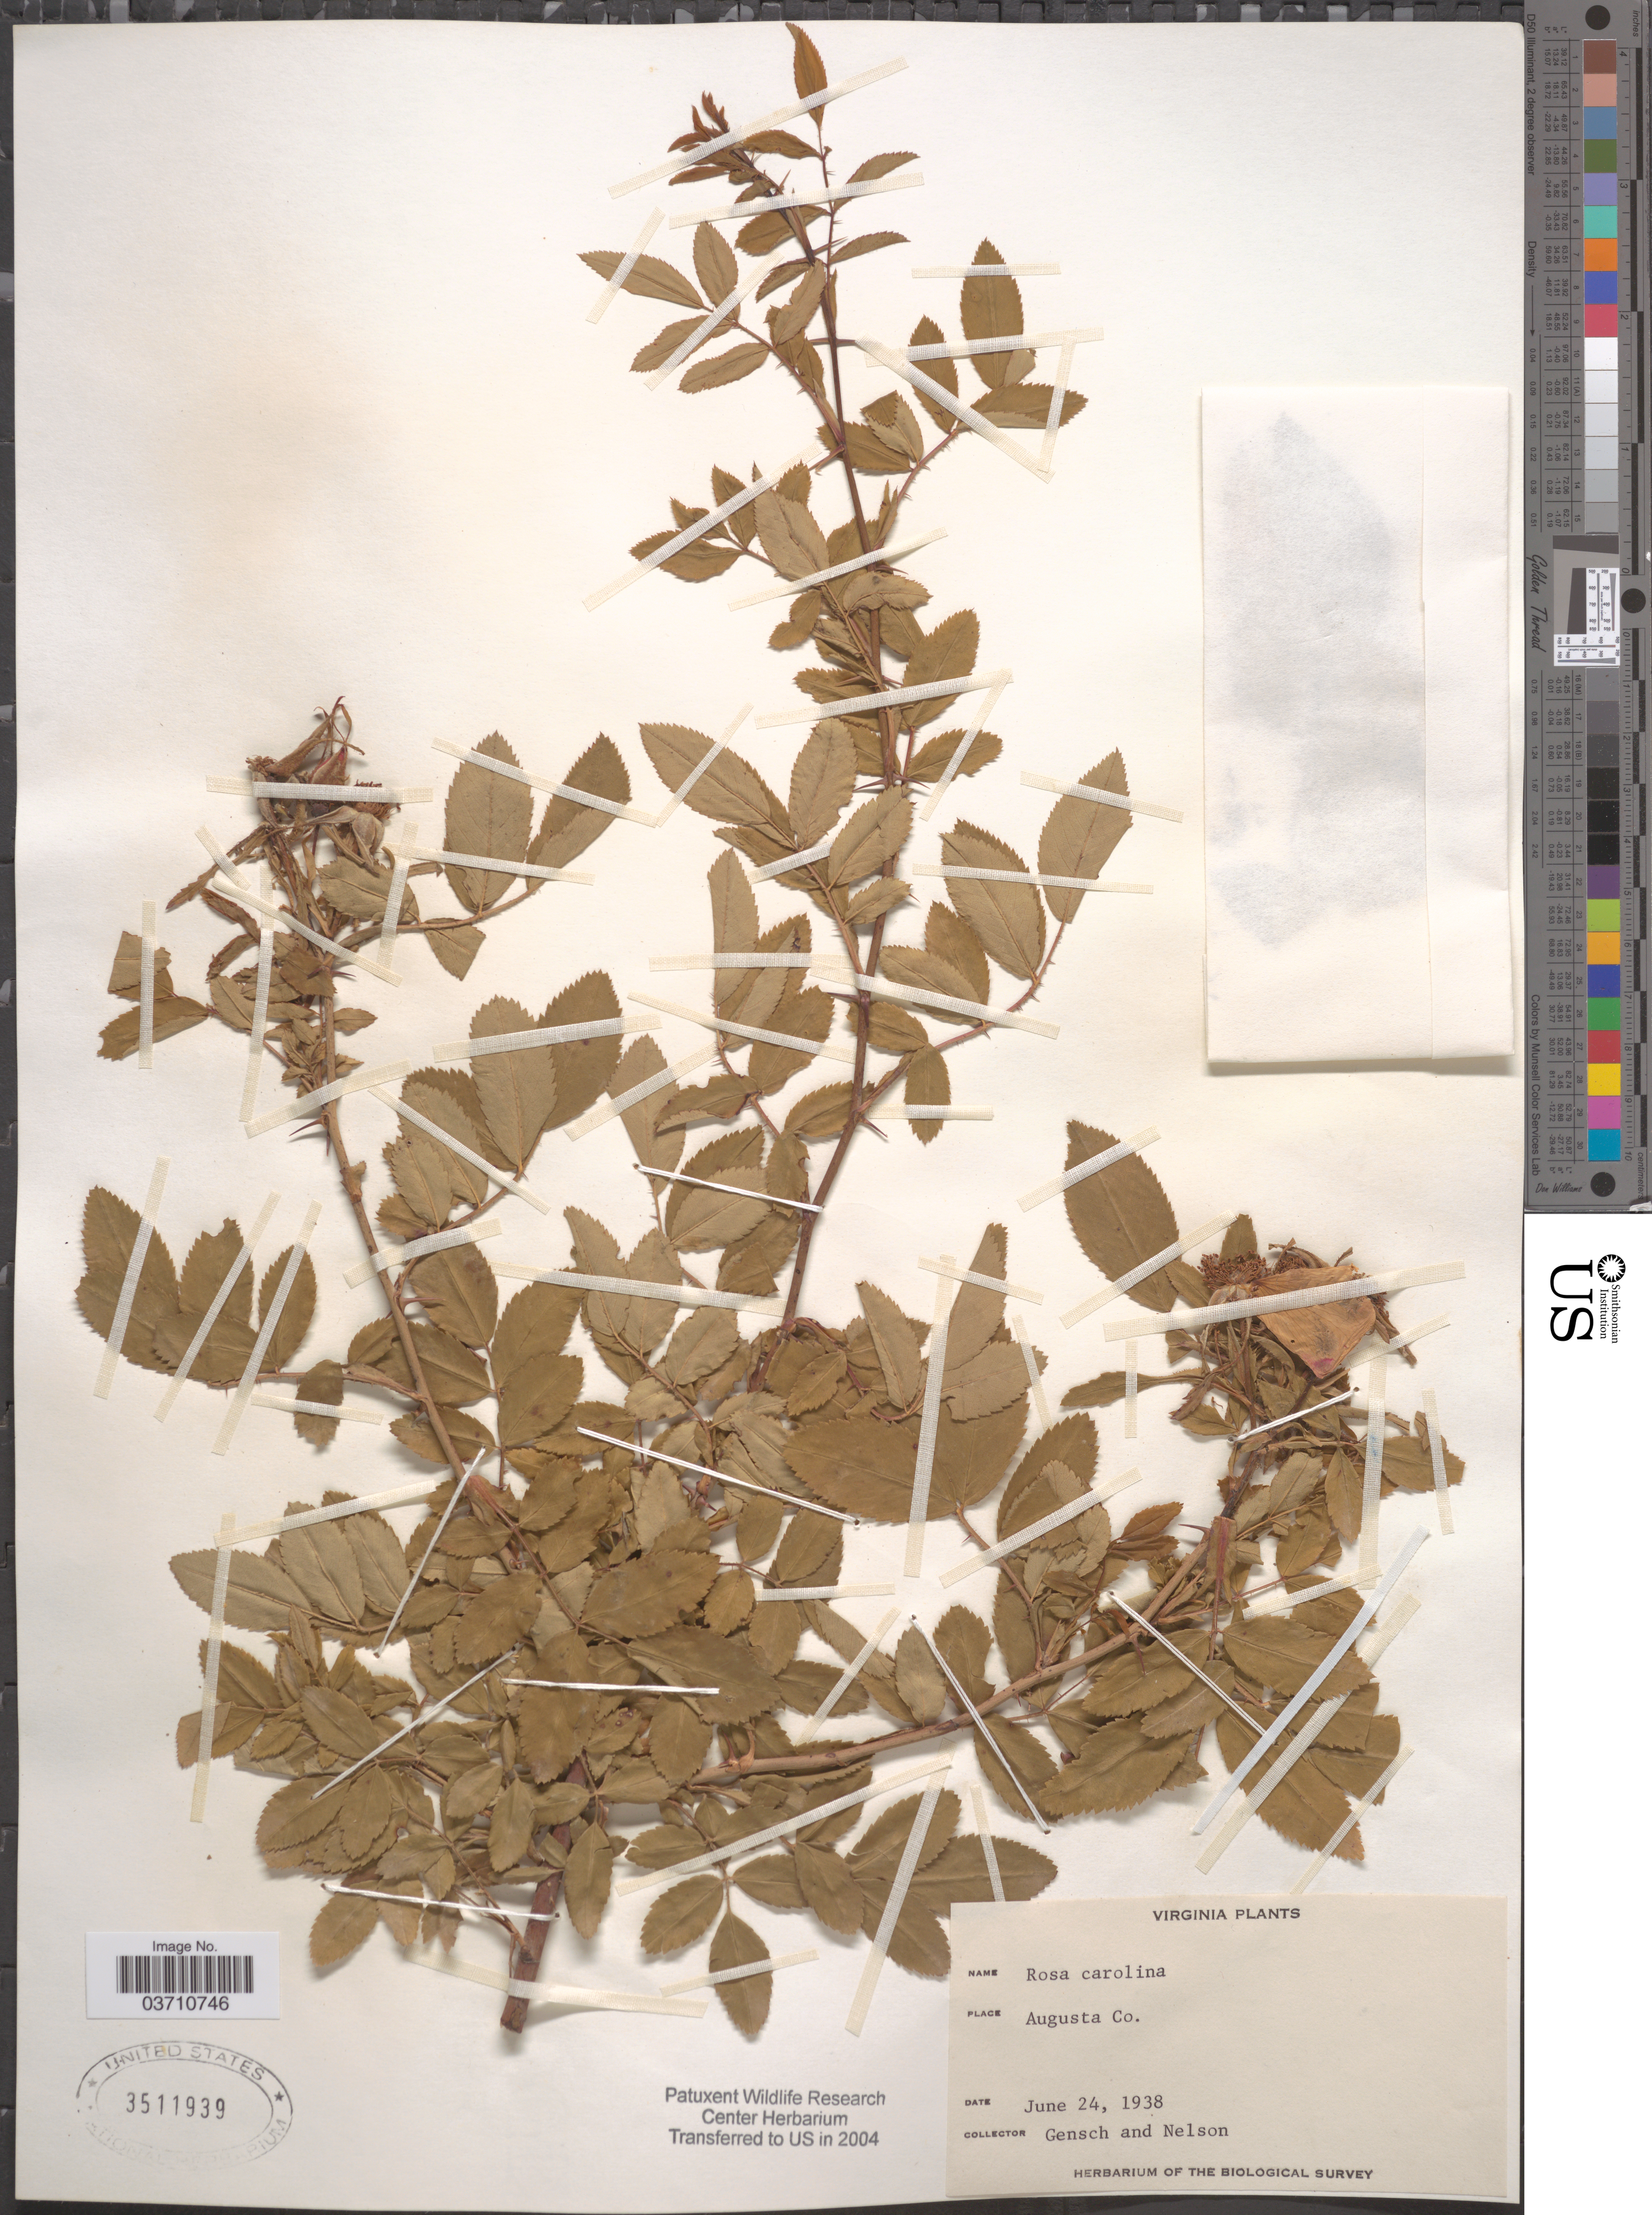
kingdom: Plantae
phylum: Tracheophyta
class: Magnoliopsida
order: Rosales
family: Rosaceae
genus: Rosa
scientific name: Rosa carolina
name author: L.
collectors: -. Gensch & Nelson, --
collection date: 1938-06-24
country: United States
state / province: Virginia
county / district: Augusta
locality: Augusta Co.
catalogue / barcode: US 3511939